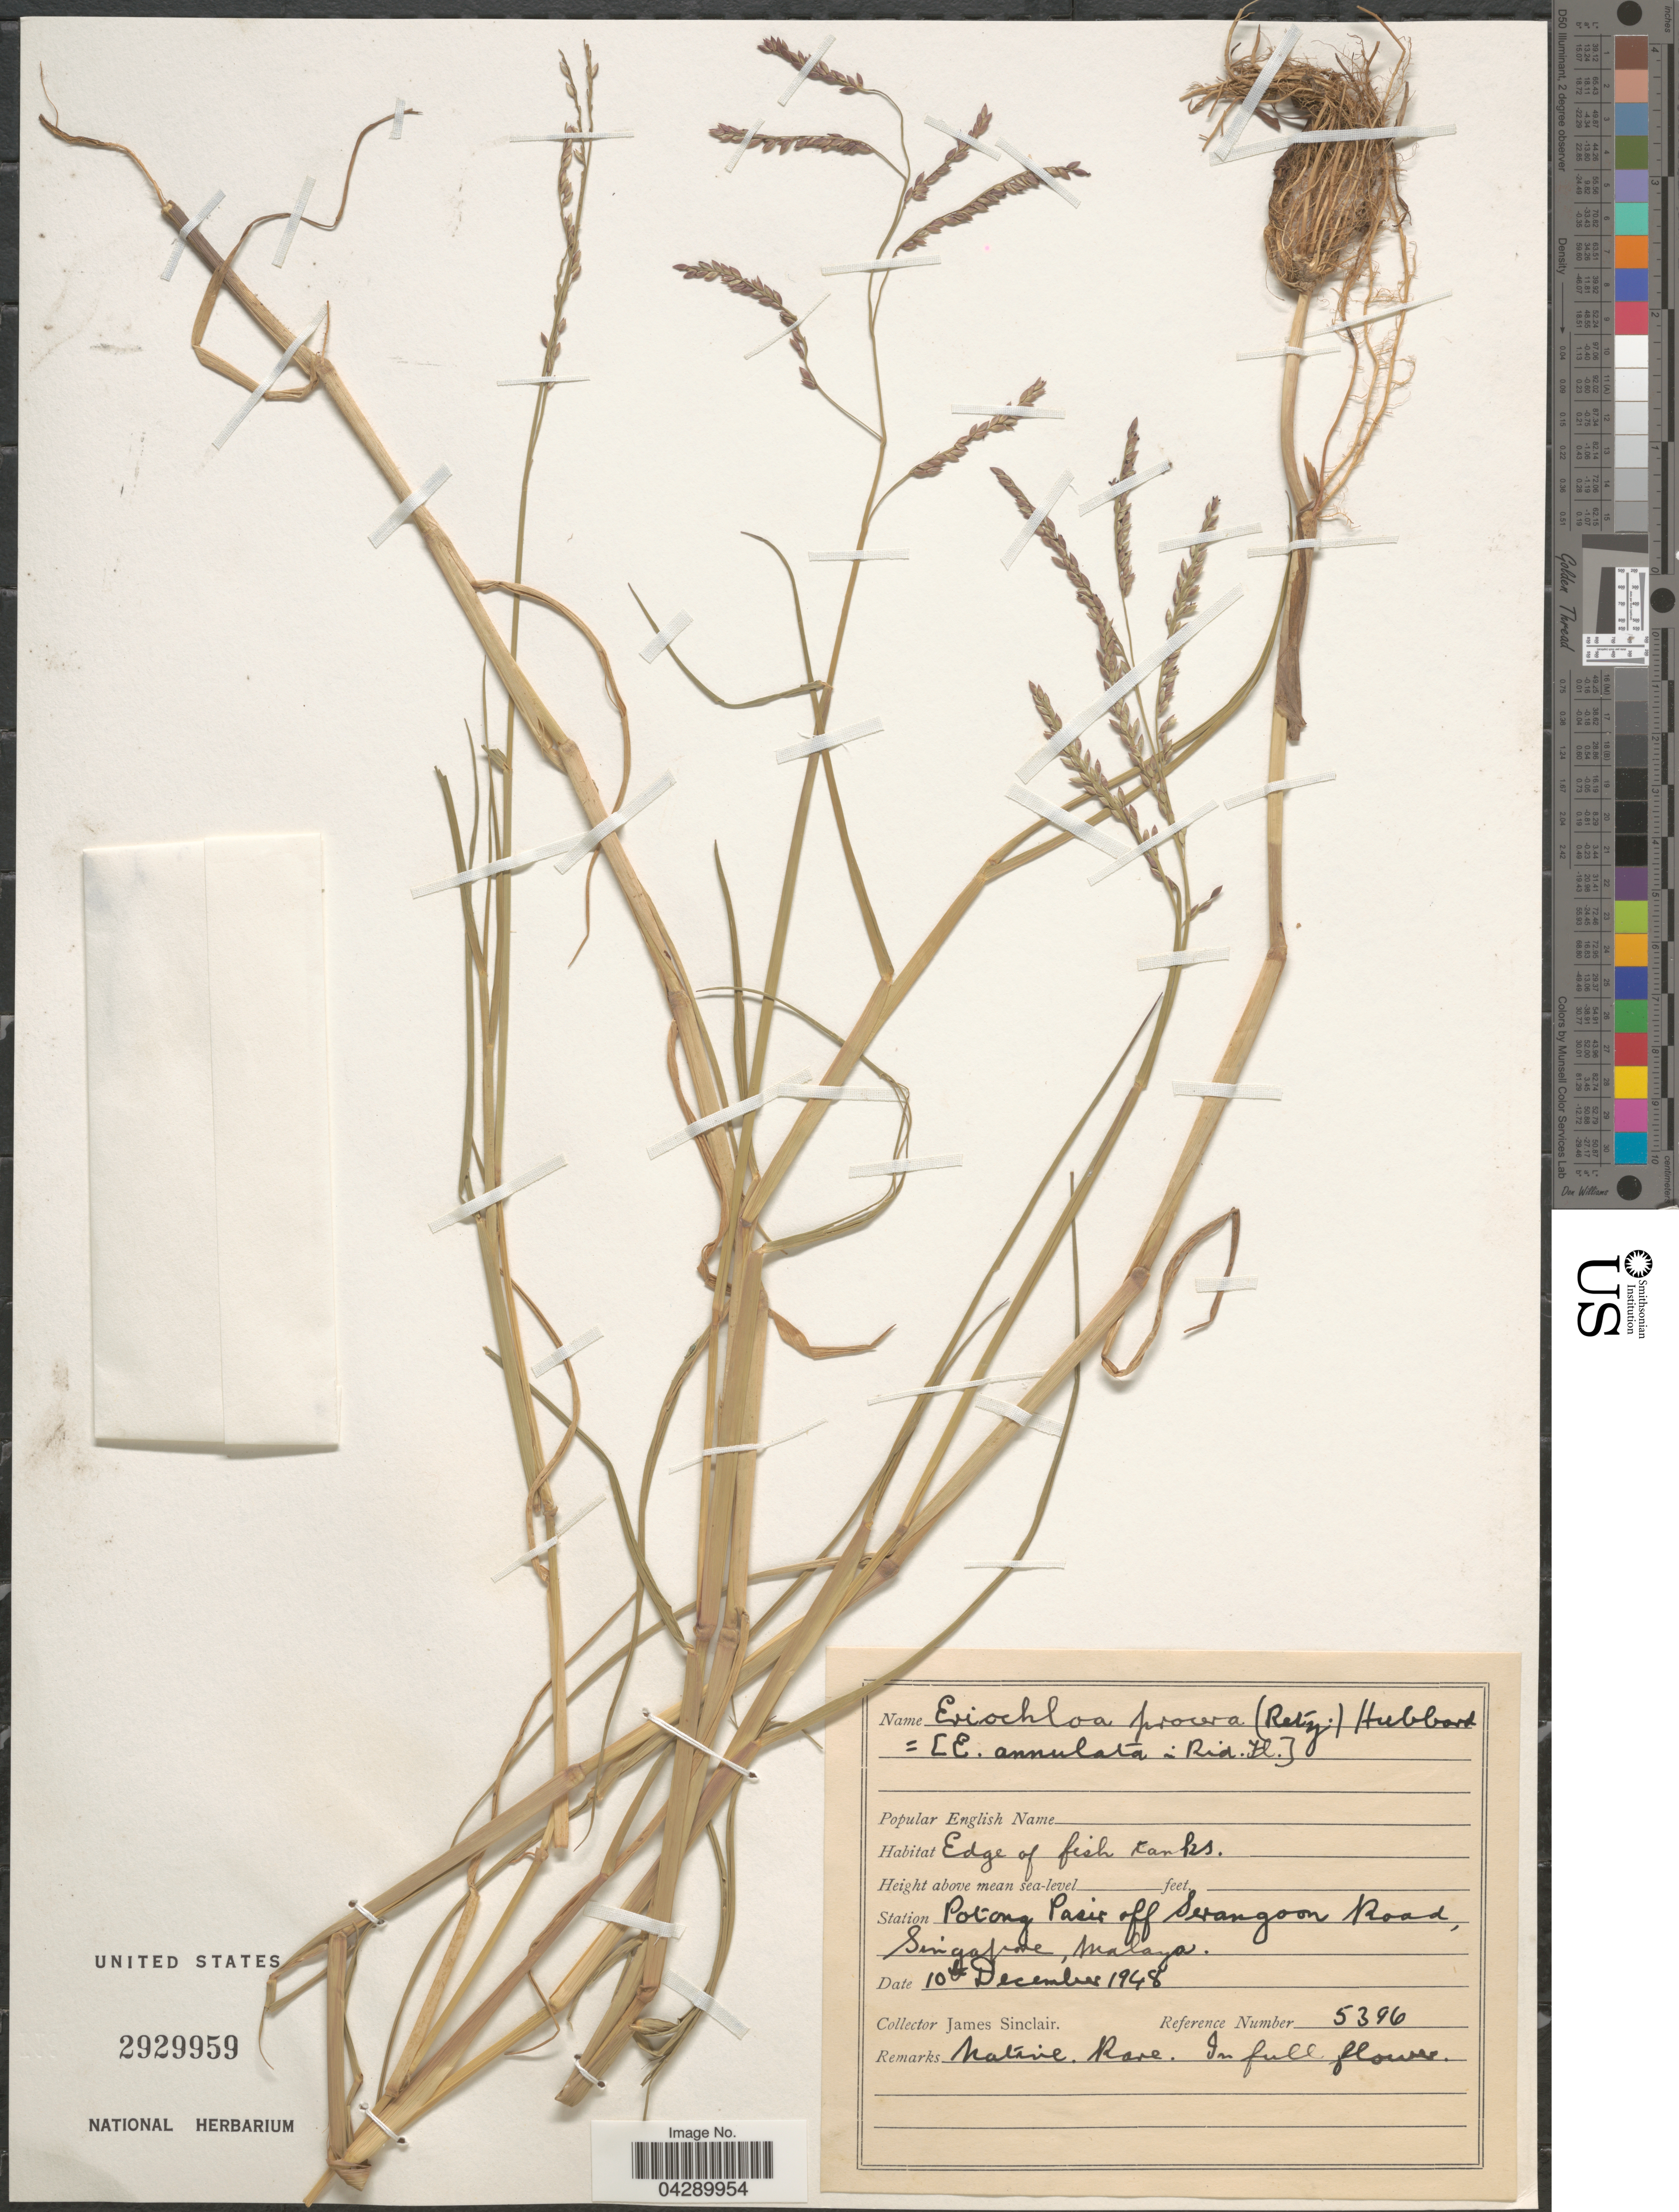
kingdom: Plantae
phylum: Tracheophyta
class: Liliopsida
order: Poales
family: Poaceae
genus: Eriochloa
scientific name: Eriochloa procera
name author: (Retz.) C.E. Hubb.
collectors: J. Sinclair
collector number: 5396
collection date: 1948-12-10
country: Singapore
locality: Potong Pasir off Serangoon Road, Malaya.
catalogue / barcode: US 2929959